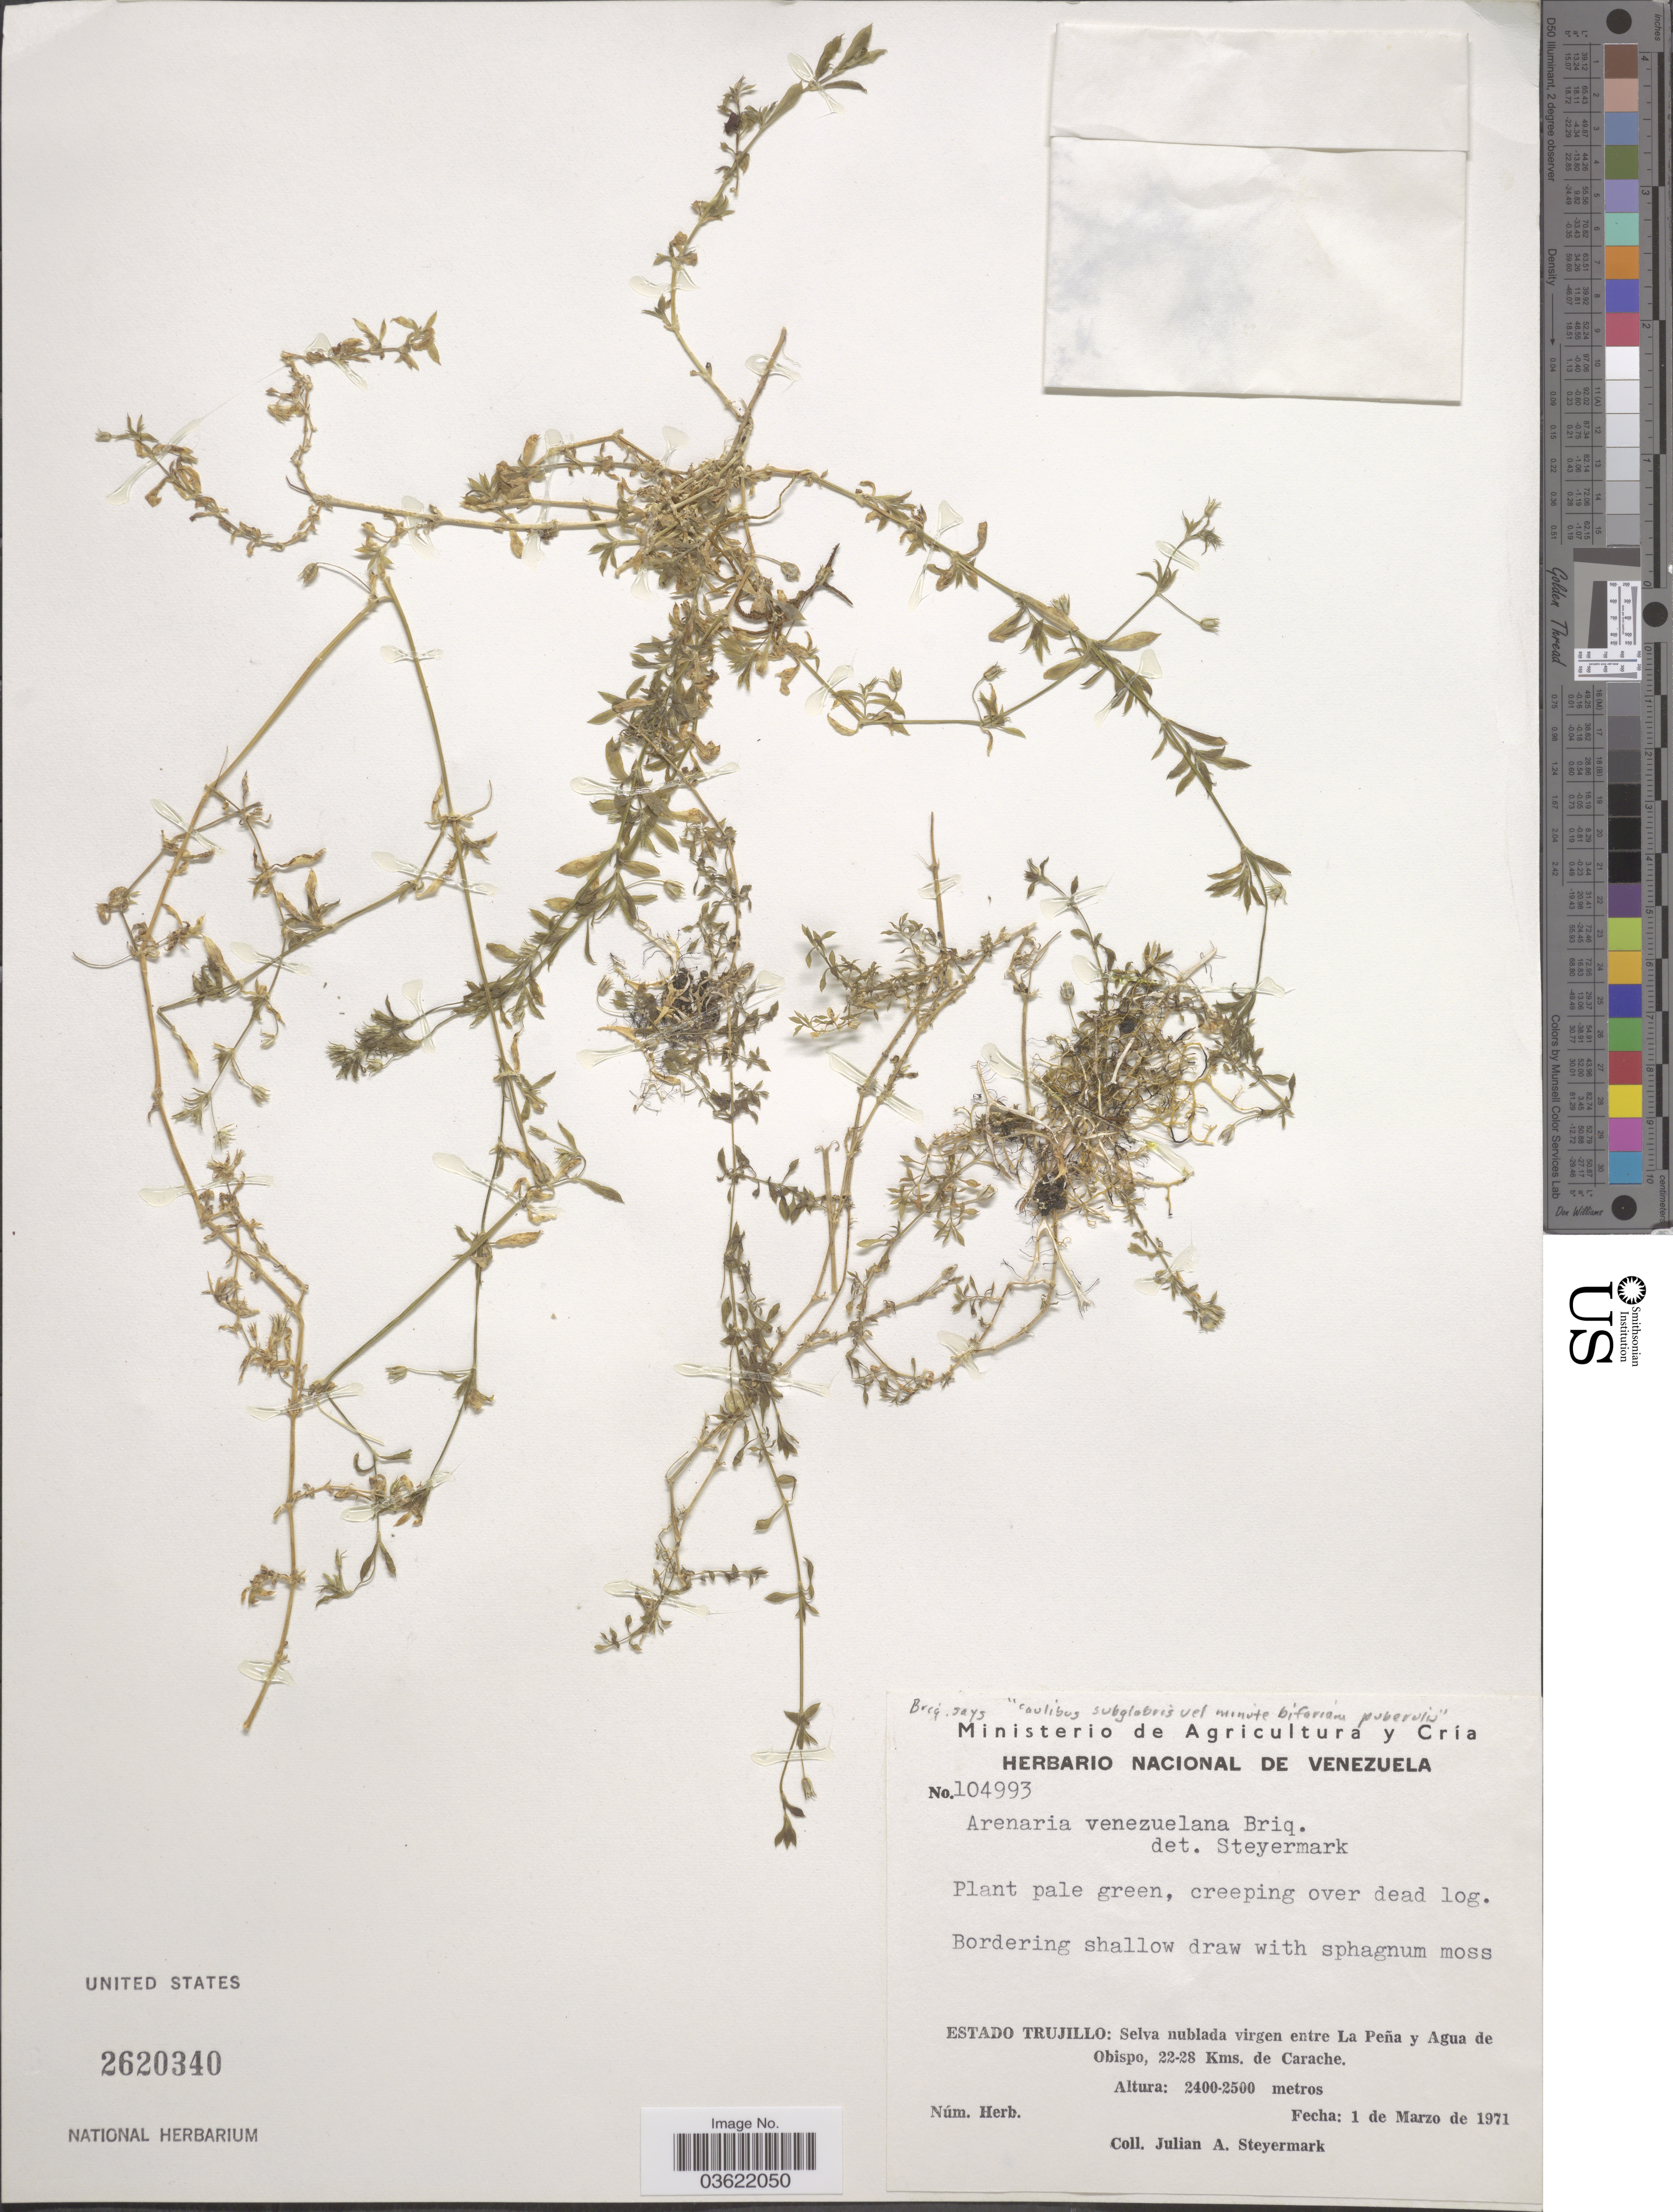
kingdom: Plantae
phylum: Tracheophyta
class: Magnoliopsida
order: Caryophyllales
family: Caryophyllaceae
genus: Arenaria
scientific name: Arenaria venezuelana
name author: Briq.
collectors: J. Steyermark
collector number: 104993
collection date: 1971-03-01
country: Venezuela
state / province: Trujillo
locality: Selva nublada virgen entre La Peña y Agua de Obispo, 22-28 Kms. de Carache.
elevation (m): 2400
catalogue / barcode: US 2620340